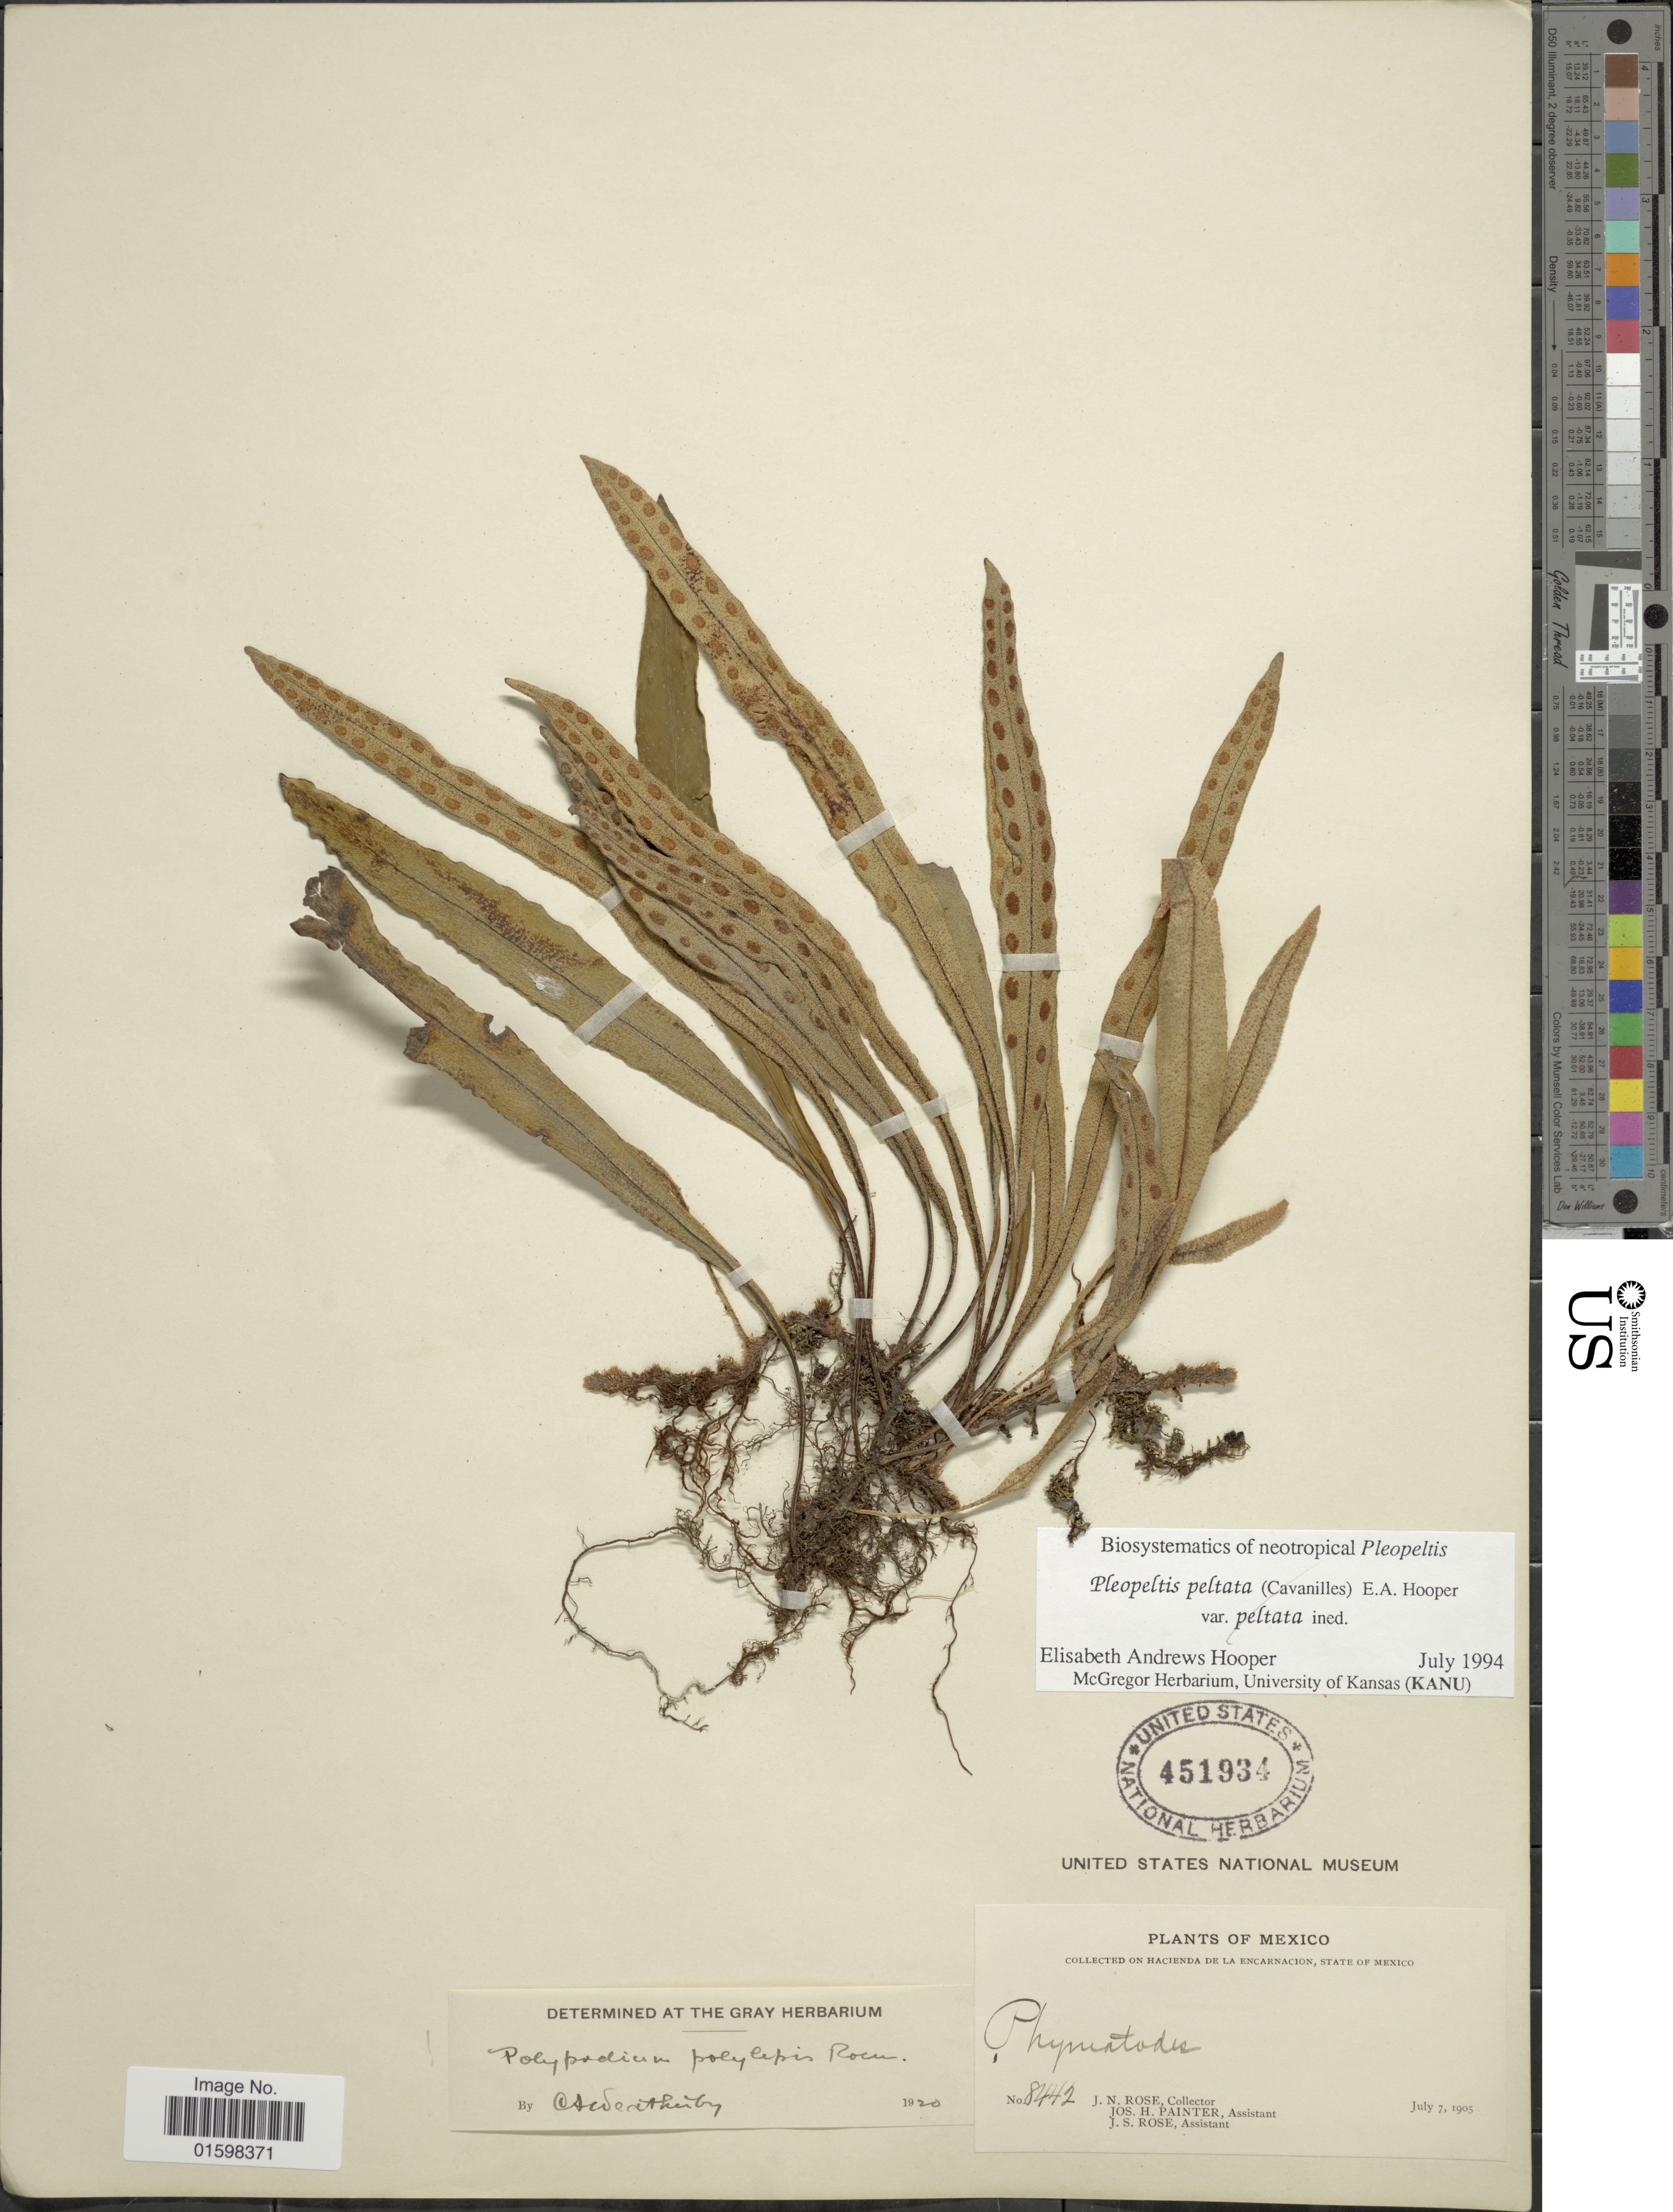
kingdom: Plantae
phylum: Tracheophyta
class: Polypodiopsida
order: Polypodiales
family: Polypodiaceae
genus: Pleopeltis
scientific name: Pleopeltis polylepis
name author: (Roem. ex Kunze) T. Moore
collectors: J. N. Rose, J. H. Painter & J. S. Rose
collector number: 8442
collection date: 1905-07-07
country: Mexico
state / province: México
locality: Hacienda de la ENcarnacion, State of Mexico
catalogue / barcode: US 451934